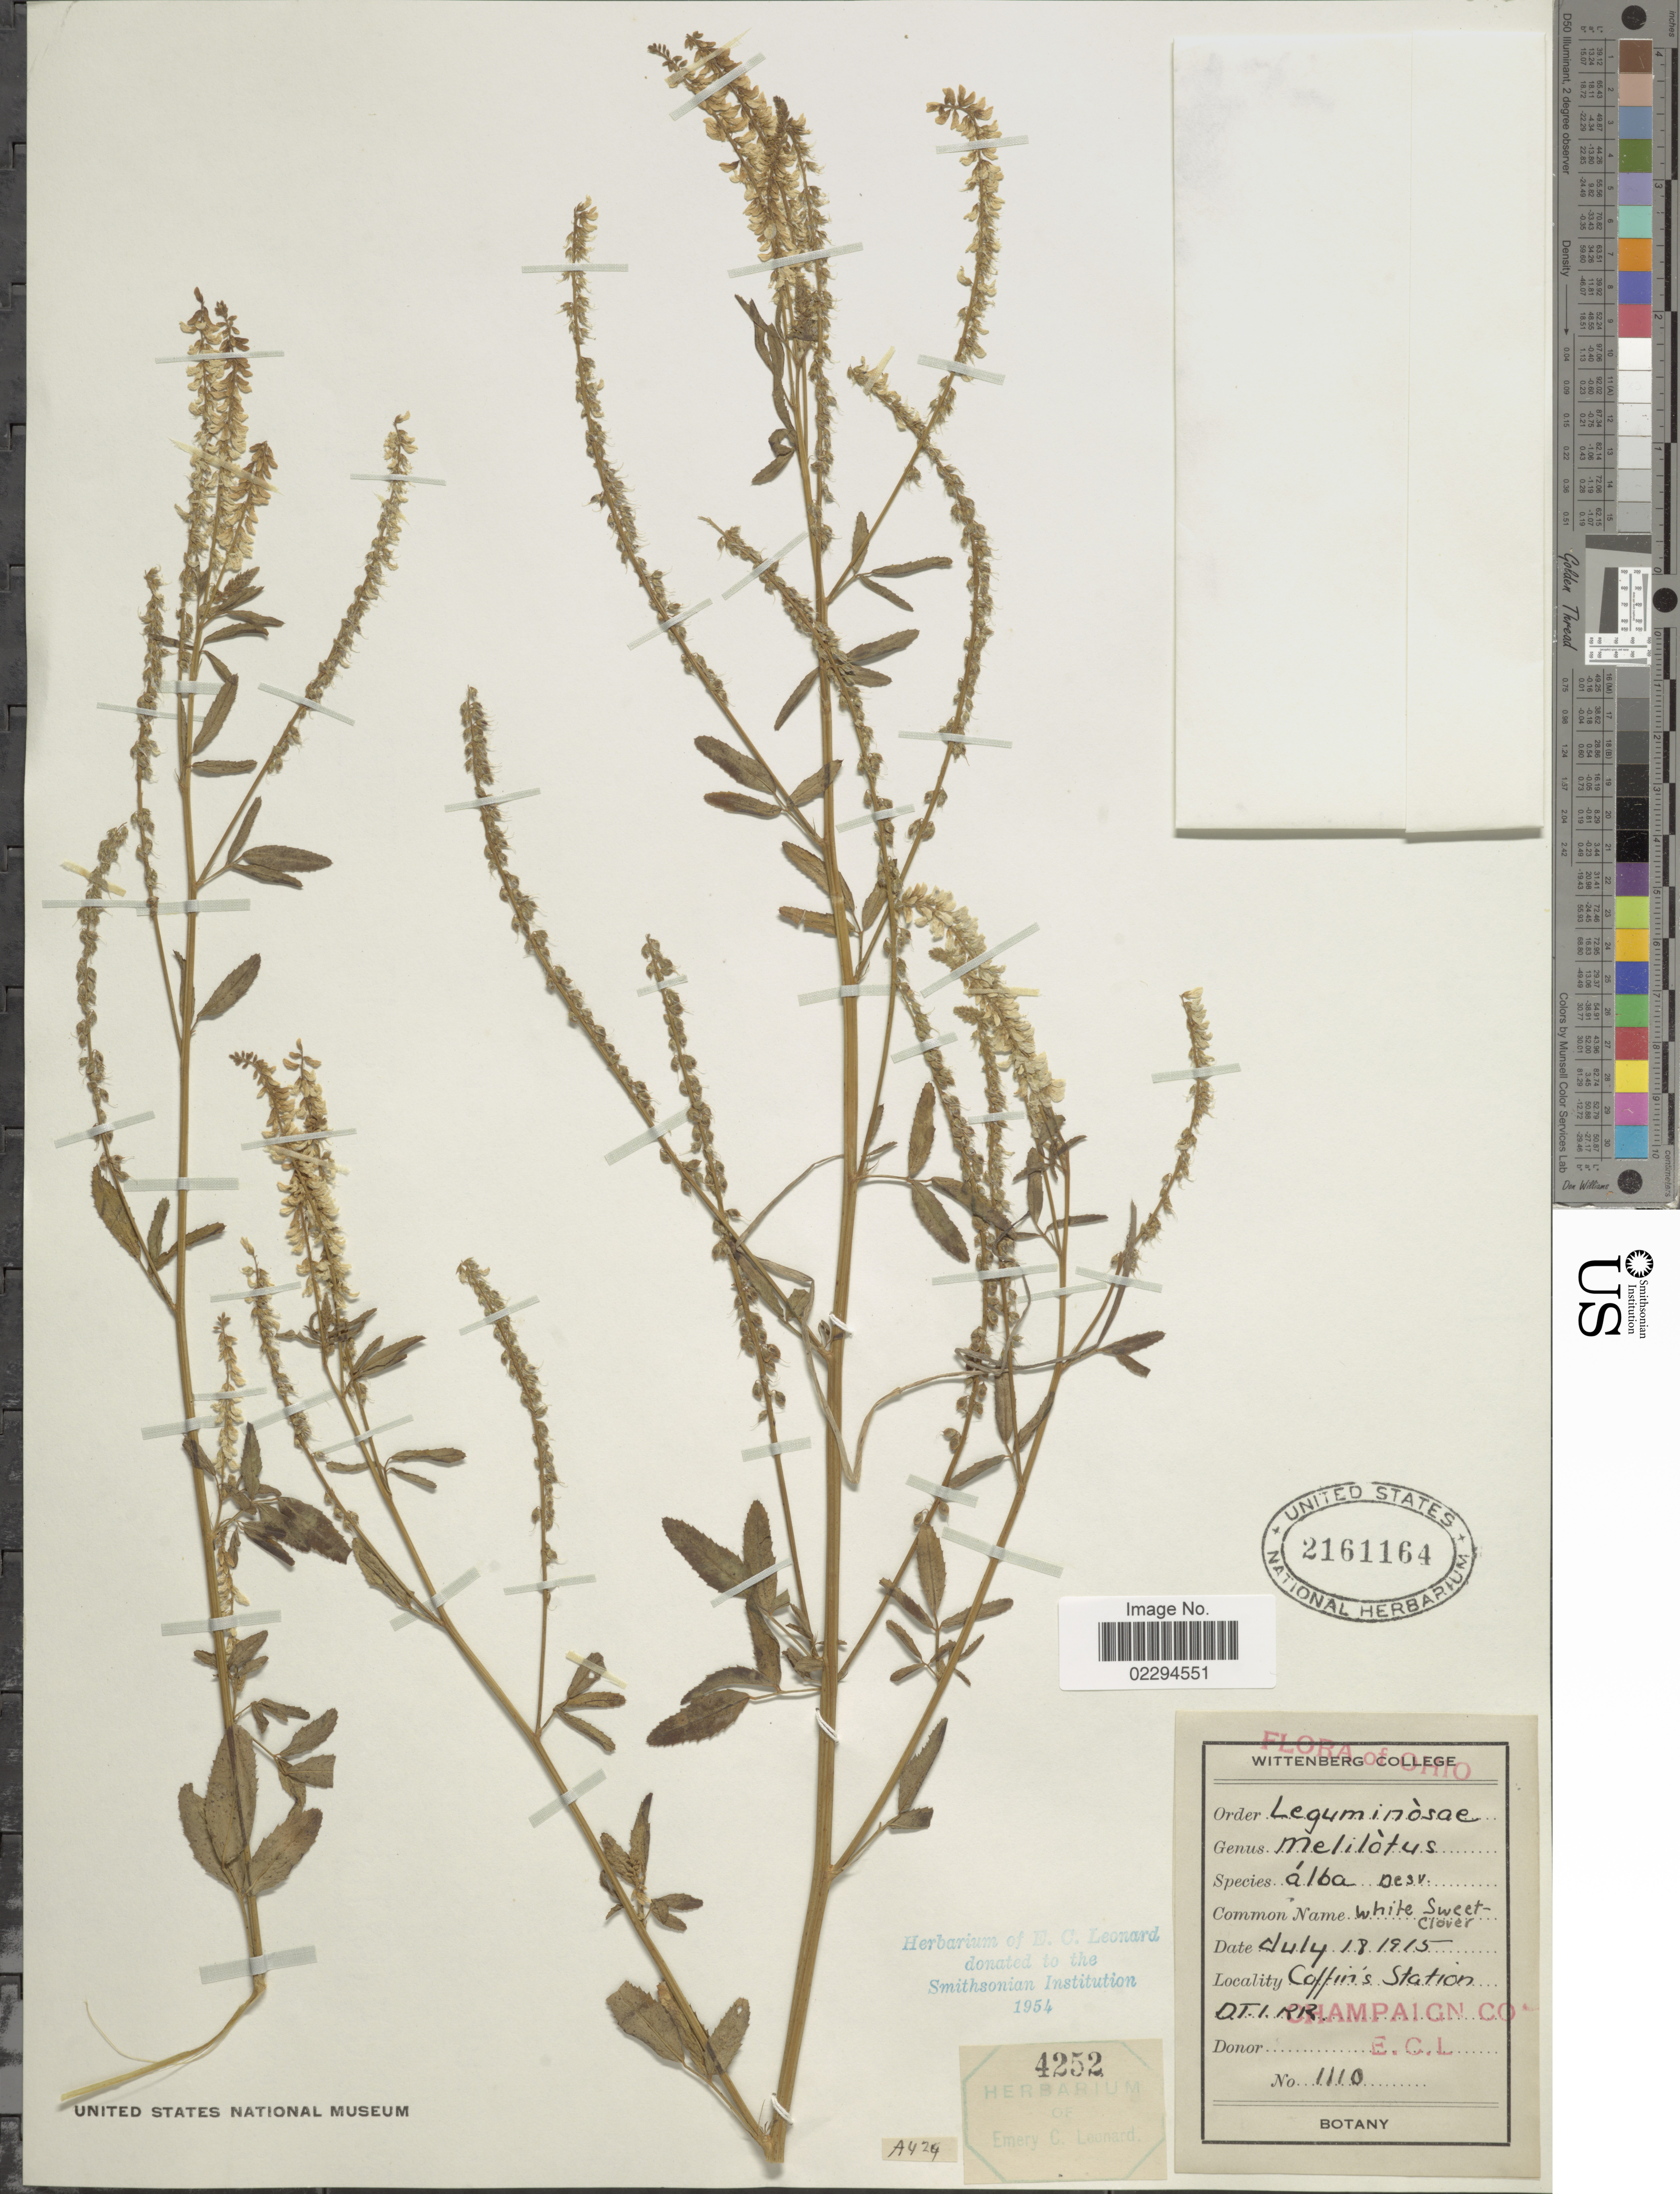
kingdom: Plantae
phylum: Tracheophyta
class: Magnoliopsida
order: Fabales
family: Fabaceae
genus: Melilotus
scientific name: Melilotus albus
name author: Medik.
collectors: E. C. Leonard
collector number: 1110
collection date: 1915-07-18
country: United States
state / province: Ohio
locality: Coffin's Station. Champaign Co.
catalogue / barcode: US 2161164